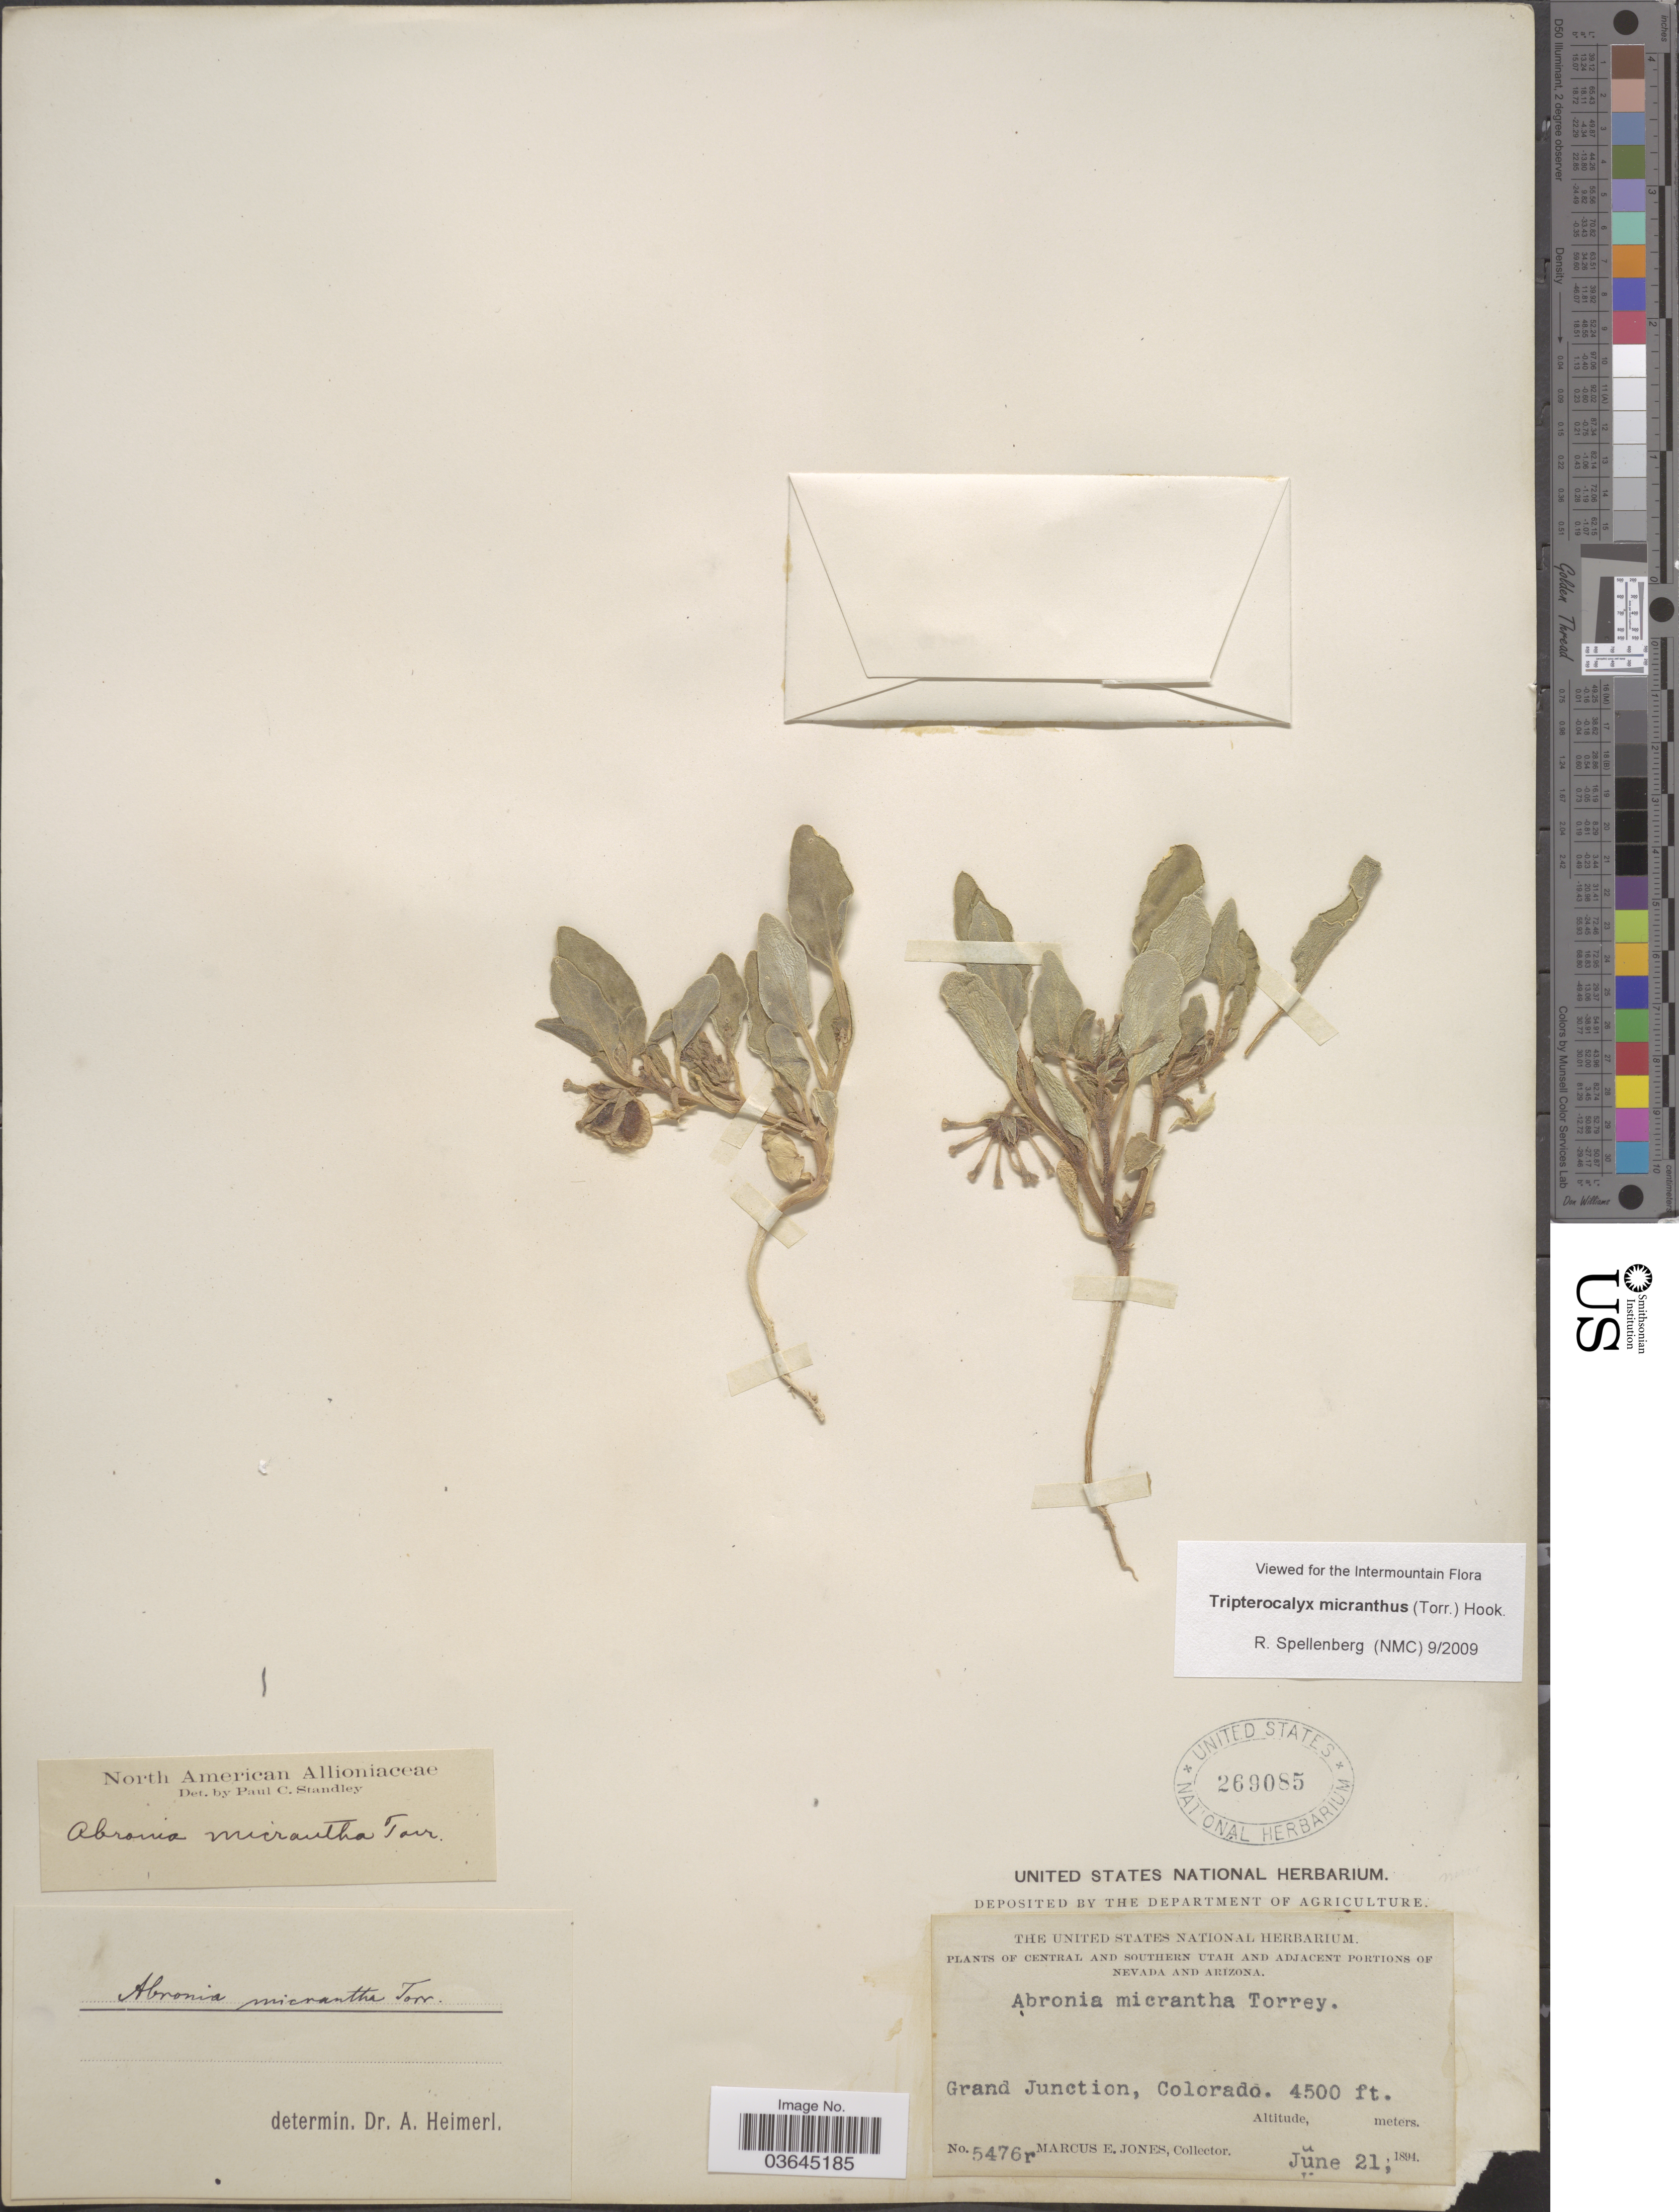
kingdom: Plantae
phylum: Tracheophyta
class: Magnoliopsida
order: Caryophyllales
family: Nyctaginaceae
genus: Tripterocalyx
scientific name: Tripterocalyx micranthus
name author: (Torr.) Hook.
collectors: M. E. Jones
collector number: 5476r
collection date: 1894-06-21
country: United States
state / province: Colorado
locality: Grand Junction.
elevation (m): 1372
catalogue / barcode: US 269085